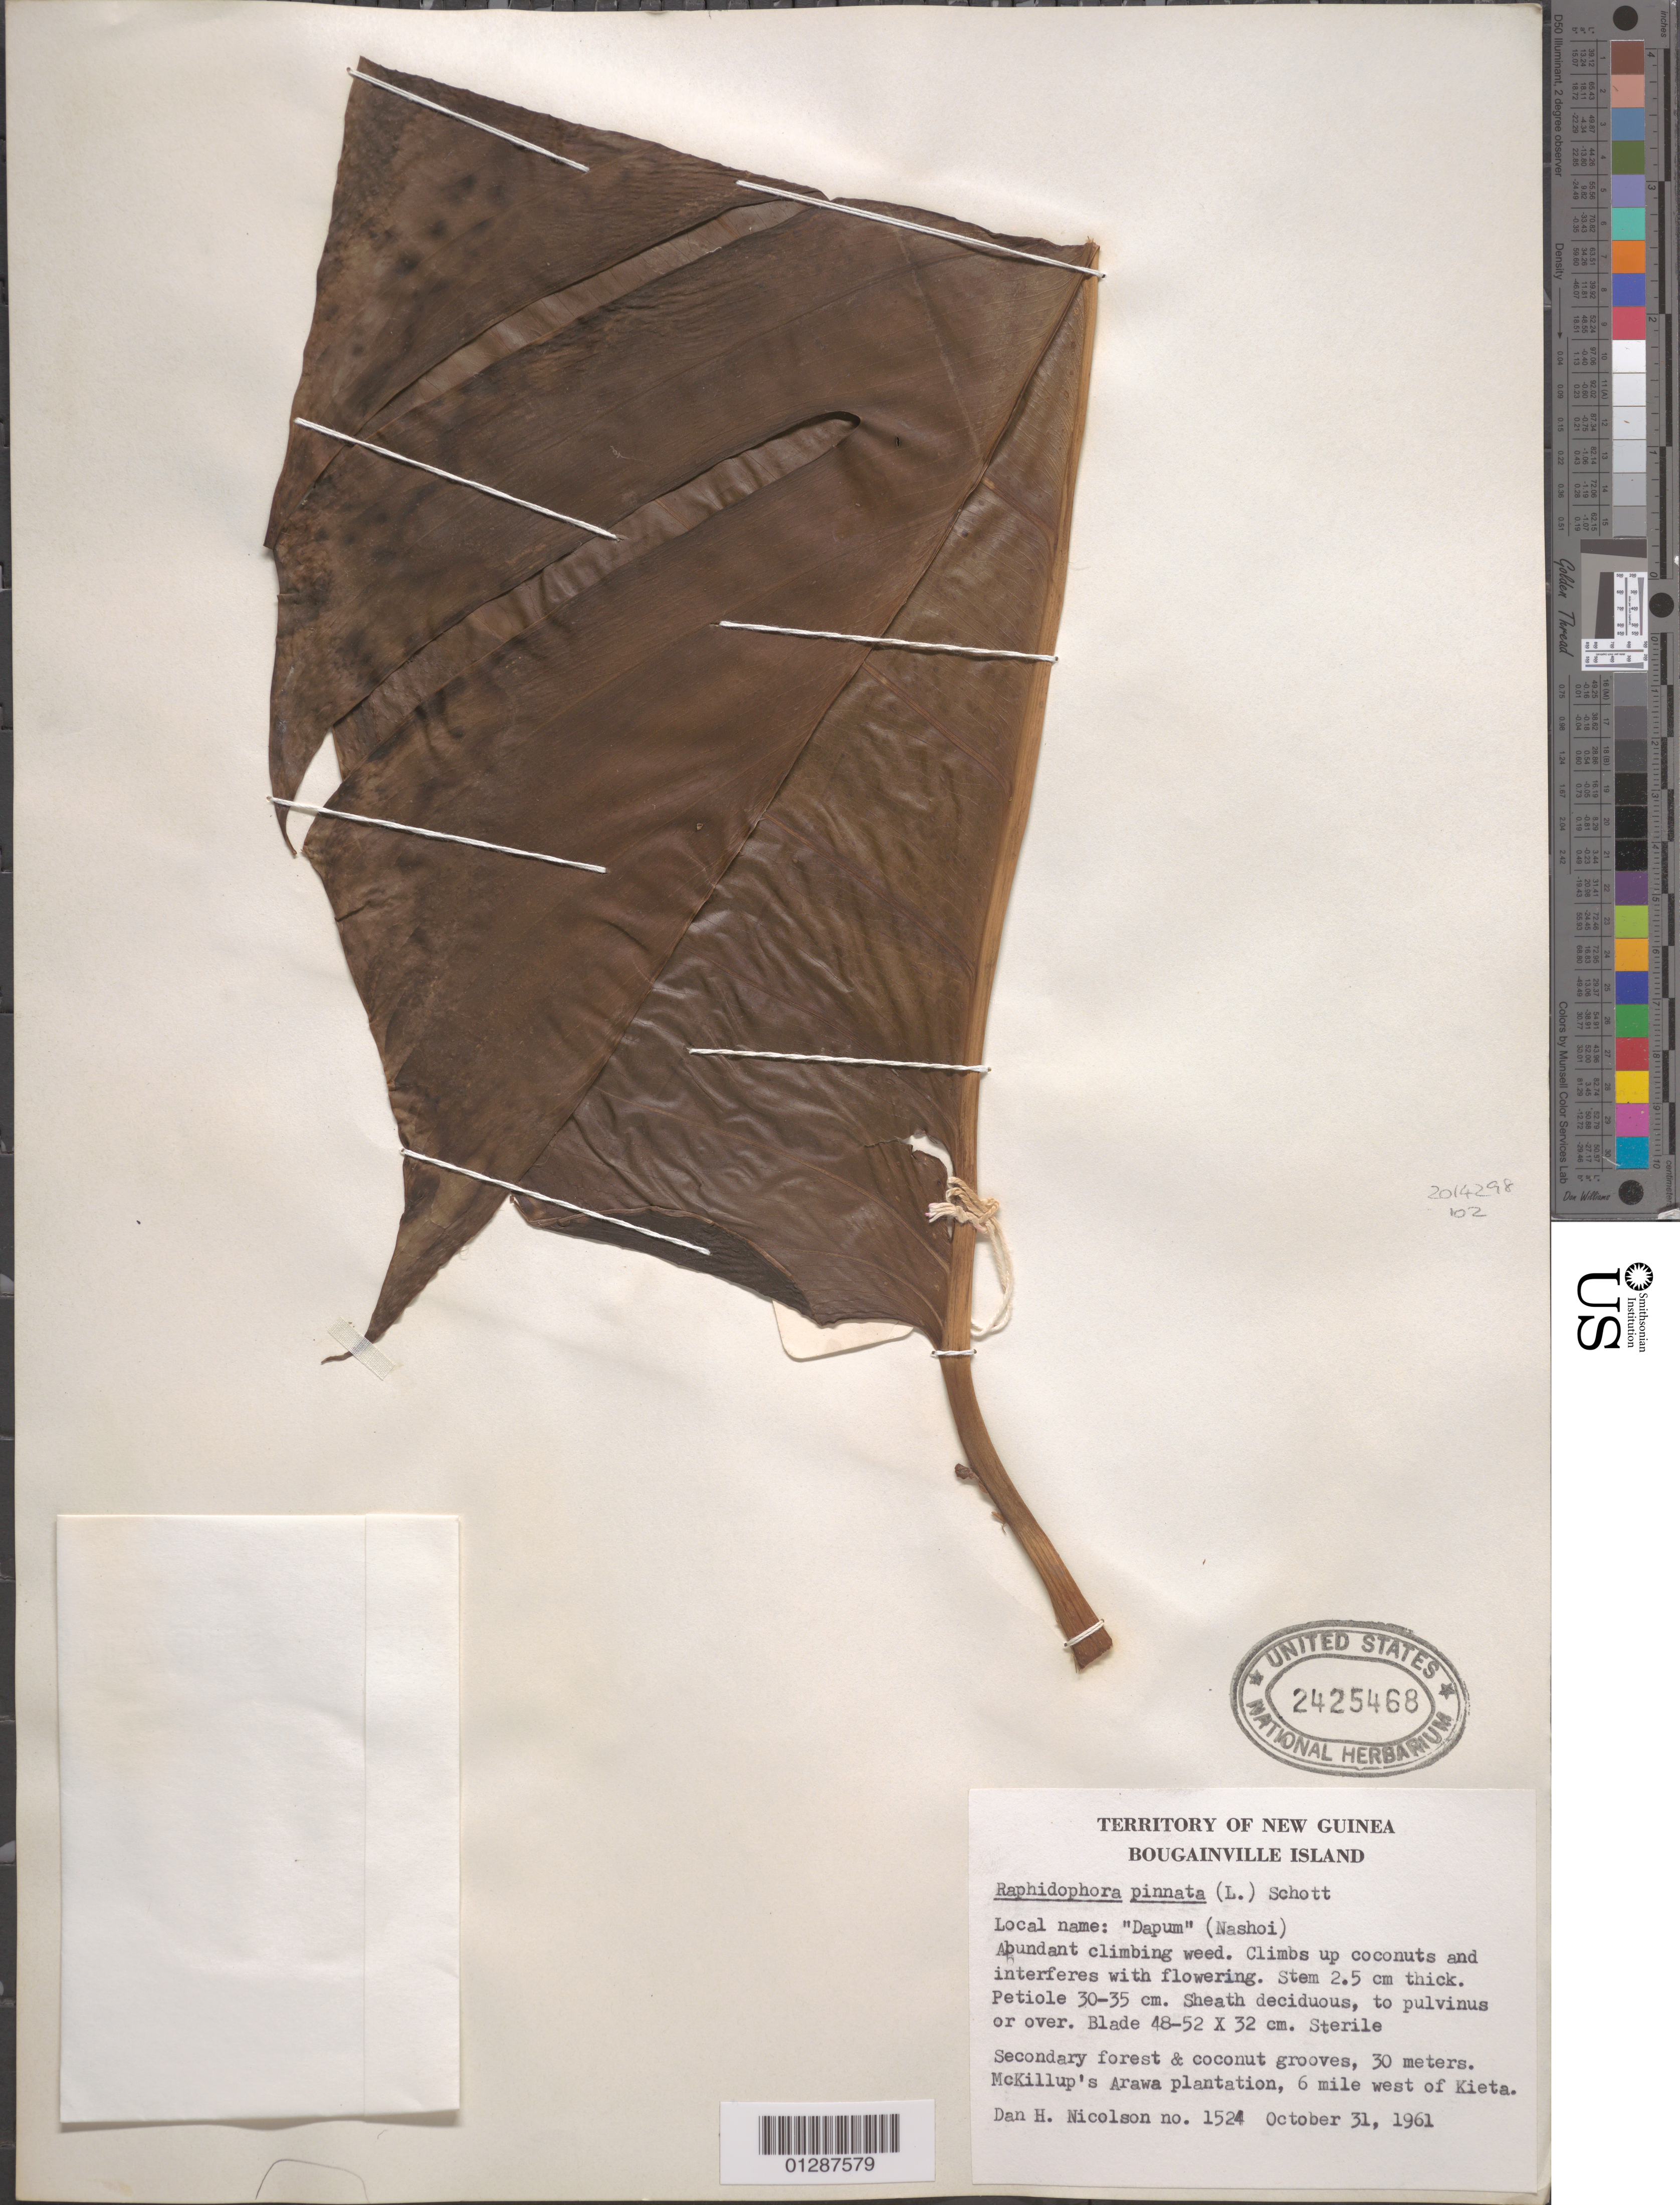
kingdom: Plantae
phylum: Tracheophyta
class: Liliopsida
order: Alismatales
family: Araceae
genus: Epipremnum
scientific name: Epipremnum pinnatum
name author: (L.) Engl.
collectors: D. H. Nicolson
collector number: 1524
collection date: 1961-10-31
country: Papua New Guinea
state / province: Bougainville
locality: Territory of New Guinea. Bougainville Island. McKillup's Arawa plantation, 6 mile west of Kieta.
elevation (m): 30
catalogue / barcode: US 2425468